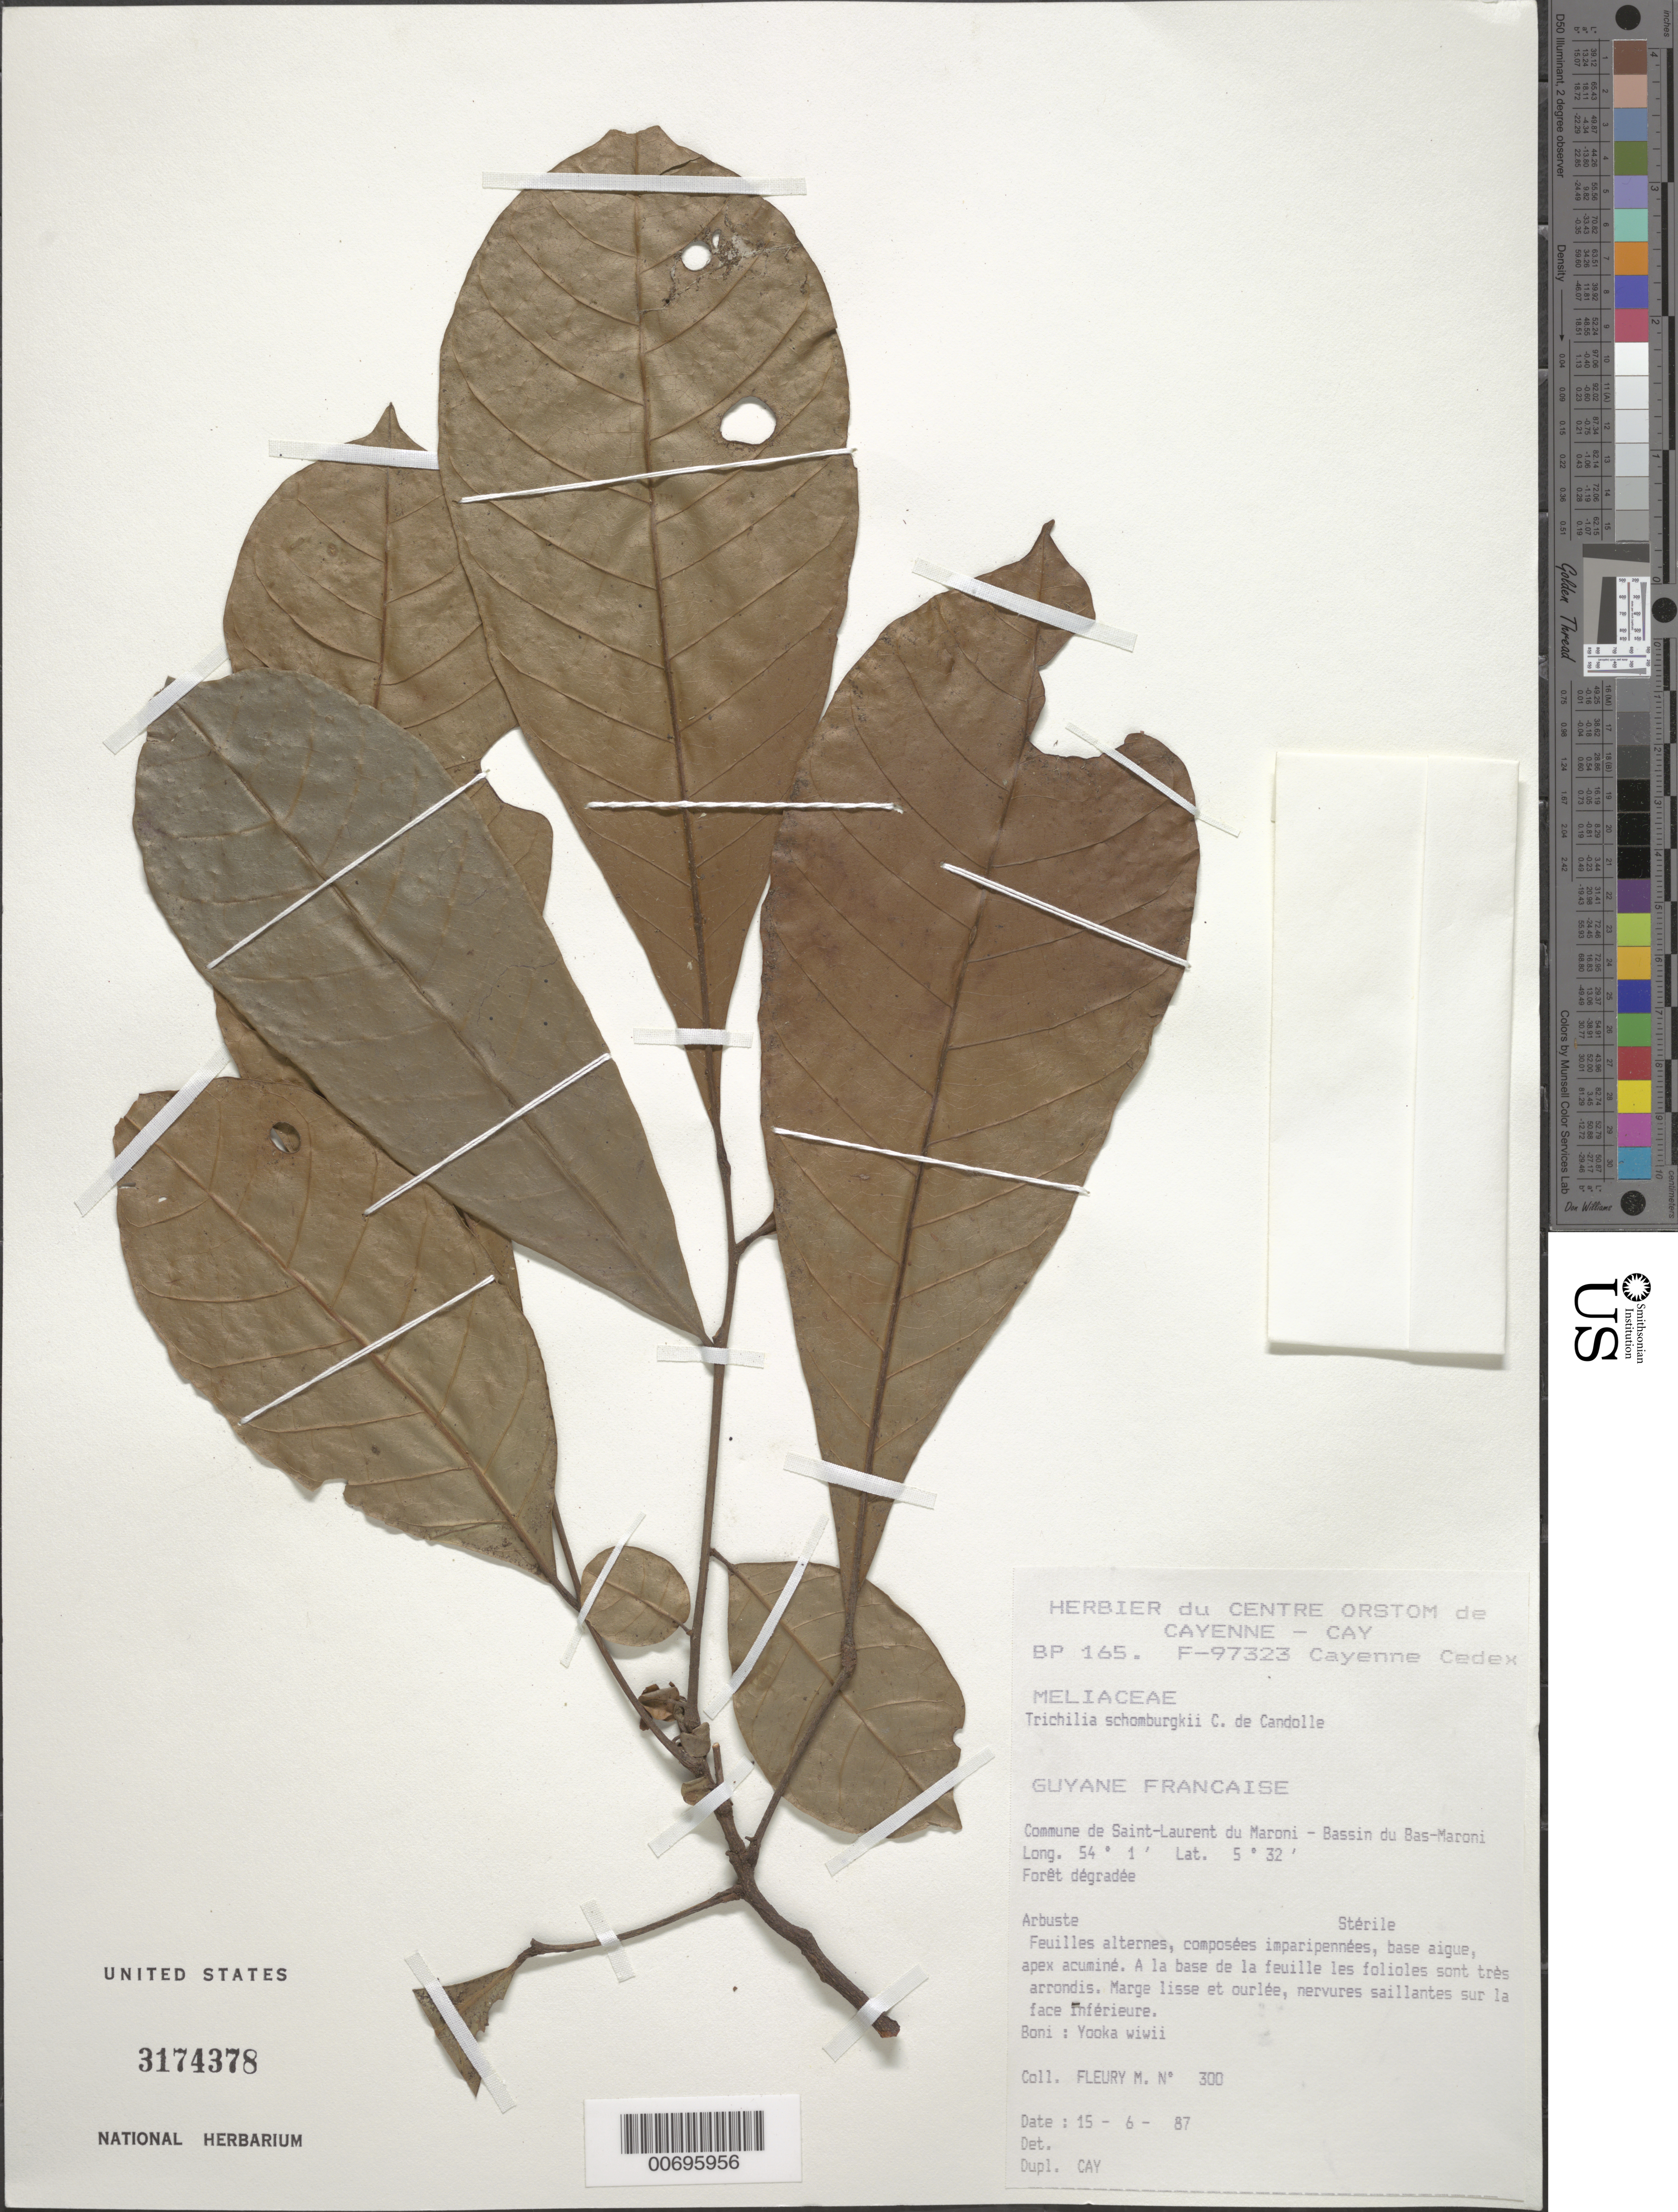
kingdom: Plantae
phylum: Tracheophyta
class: Magnoliopsida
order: Sapindales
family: Meliaceae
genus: Trichilia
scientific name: Trichilia schomburgkii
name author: C. DC.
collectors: M. Fleury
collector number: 300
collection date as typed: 15-Jun-87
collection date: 1987-06-15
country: French Guiana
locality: Commune de Saint-Laurent du Maroni, Bassin du Bas-Maroni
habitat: Disturbed forest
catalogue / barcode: US 3174378